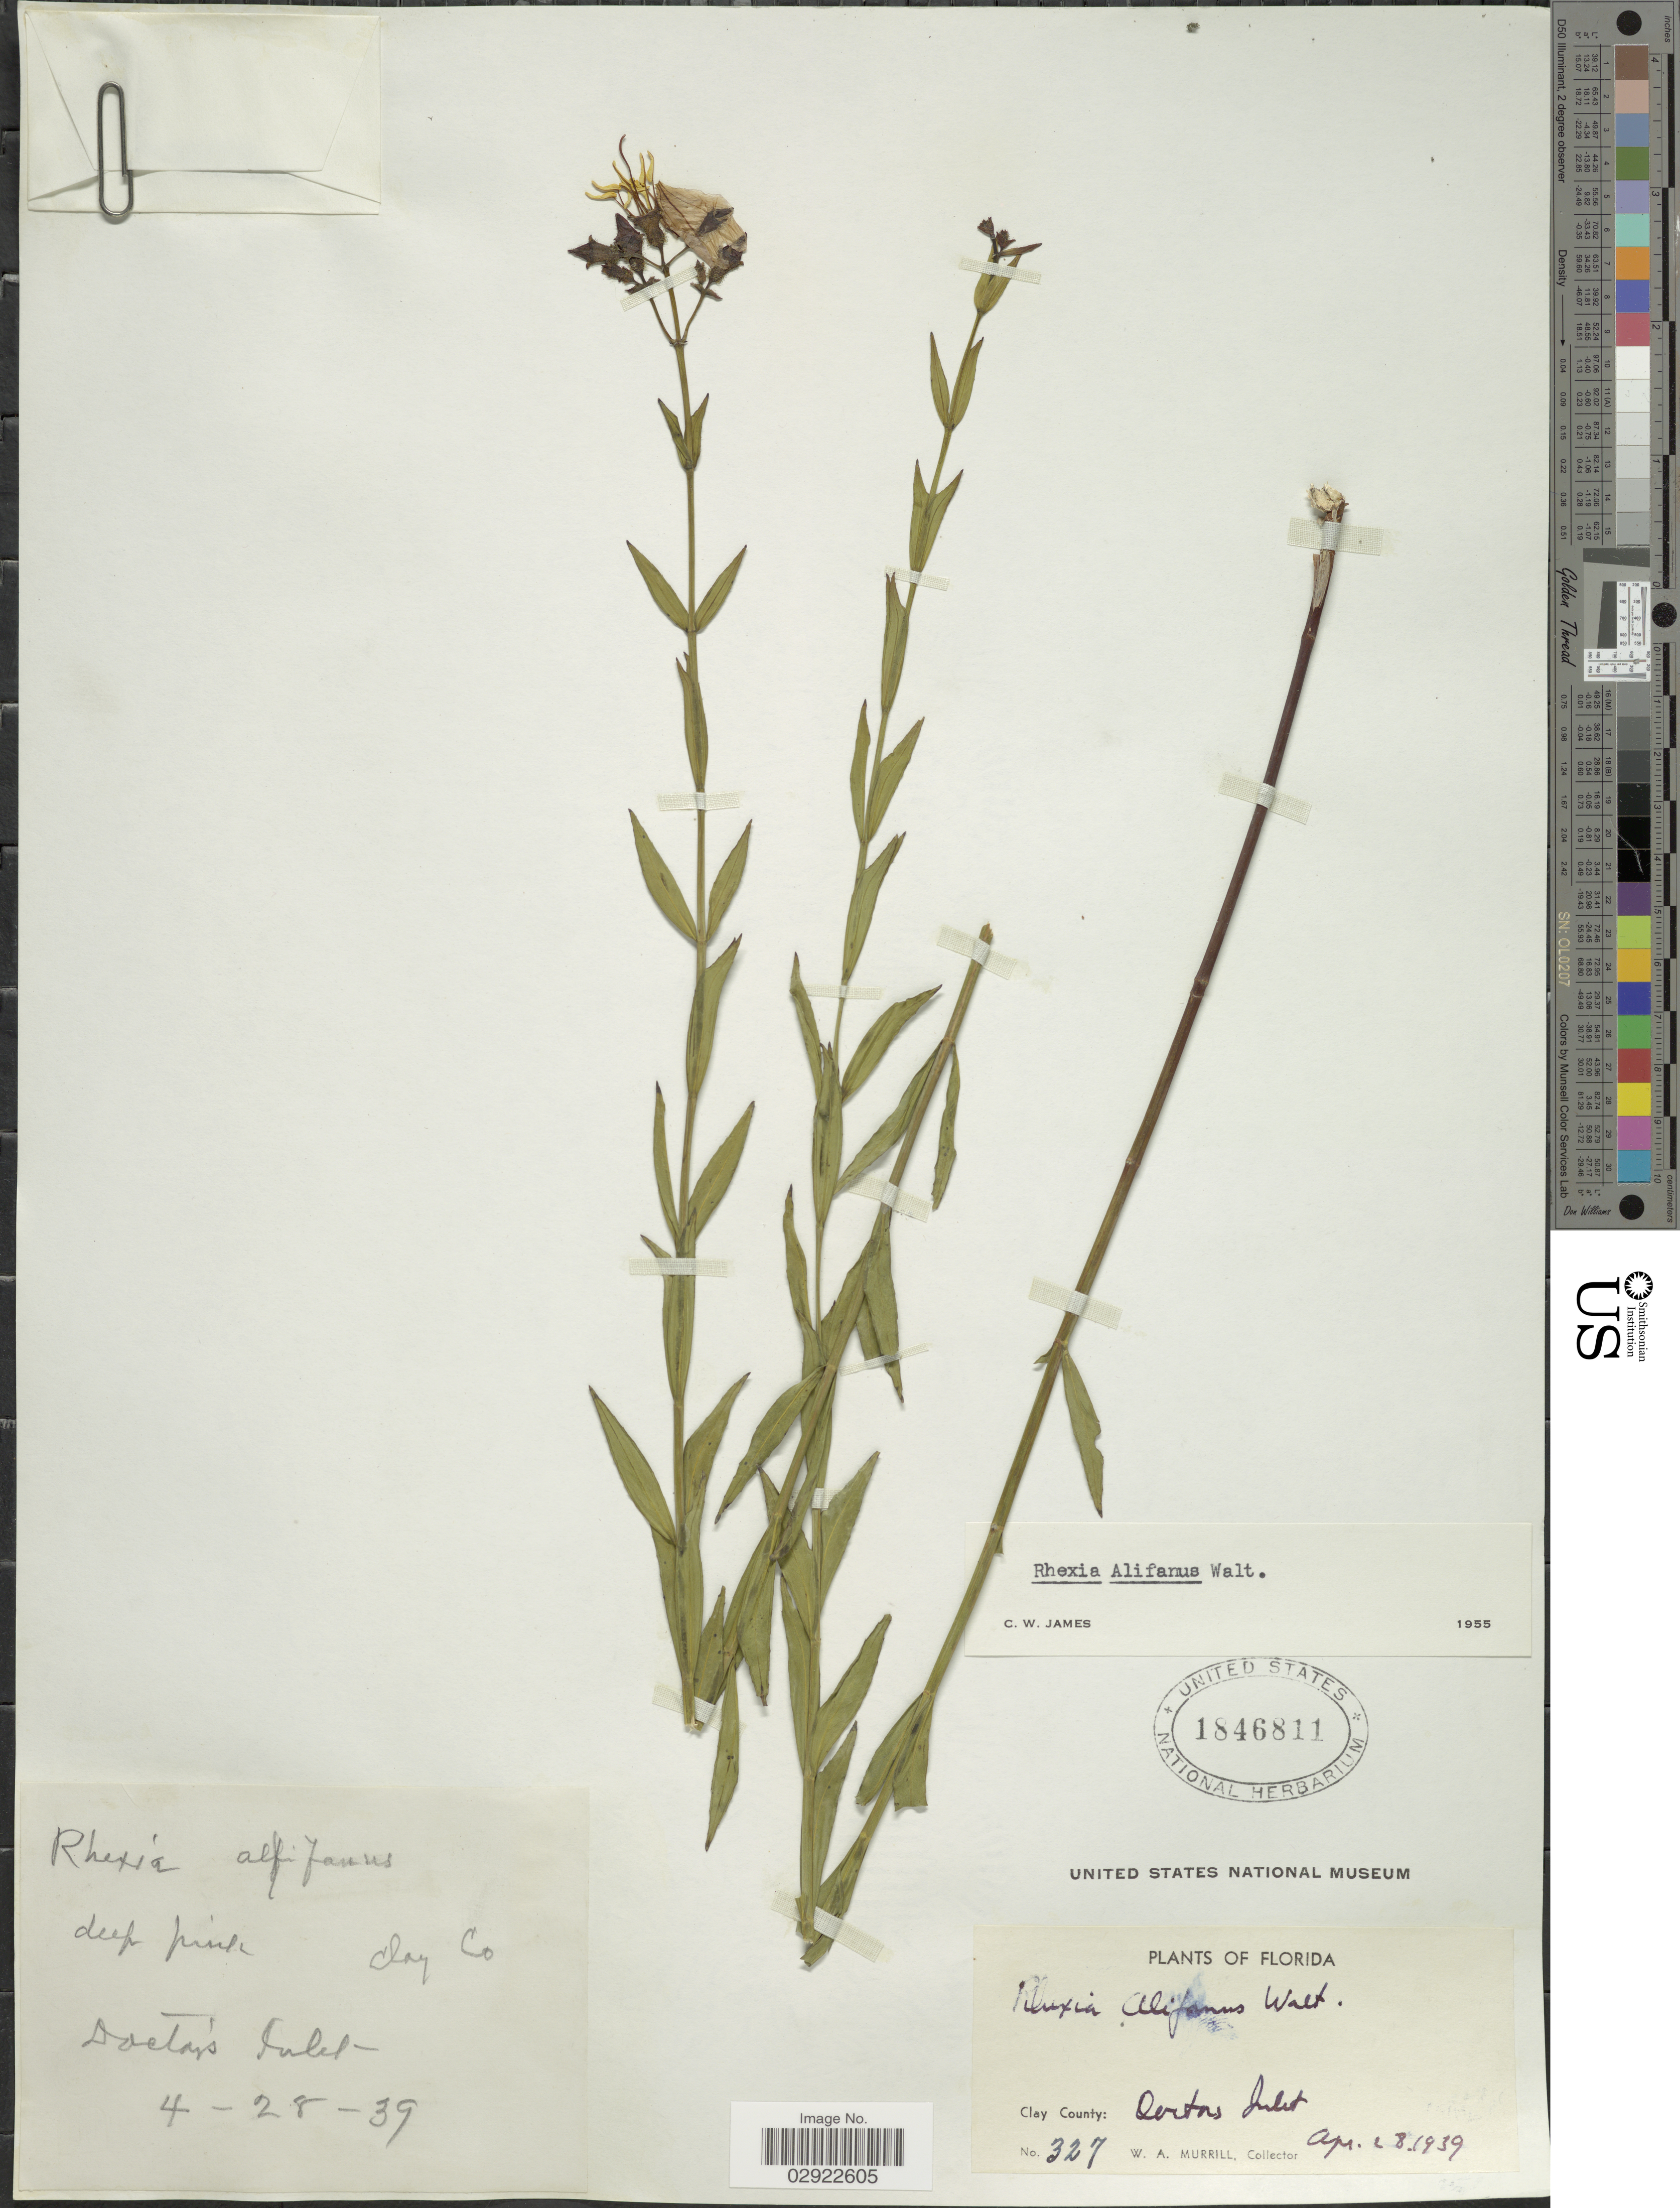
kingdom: Plantae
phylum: Tracheophyta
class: Magnoliopsida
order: Myrtales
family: Melastomataceae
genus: Rhexia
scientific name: Rhexia alifanus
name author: Walter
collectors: W. A. Murrill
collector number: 327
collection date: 1939-04-28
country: United States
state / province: Florida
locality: Clay County: Doctor's Inlet.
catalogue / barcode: US 1846811